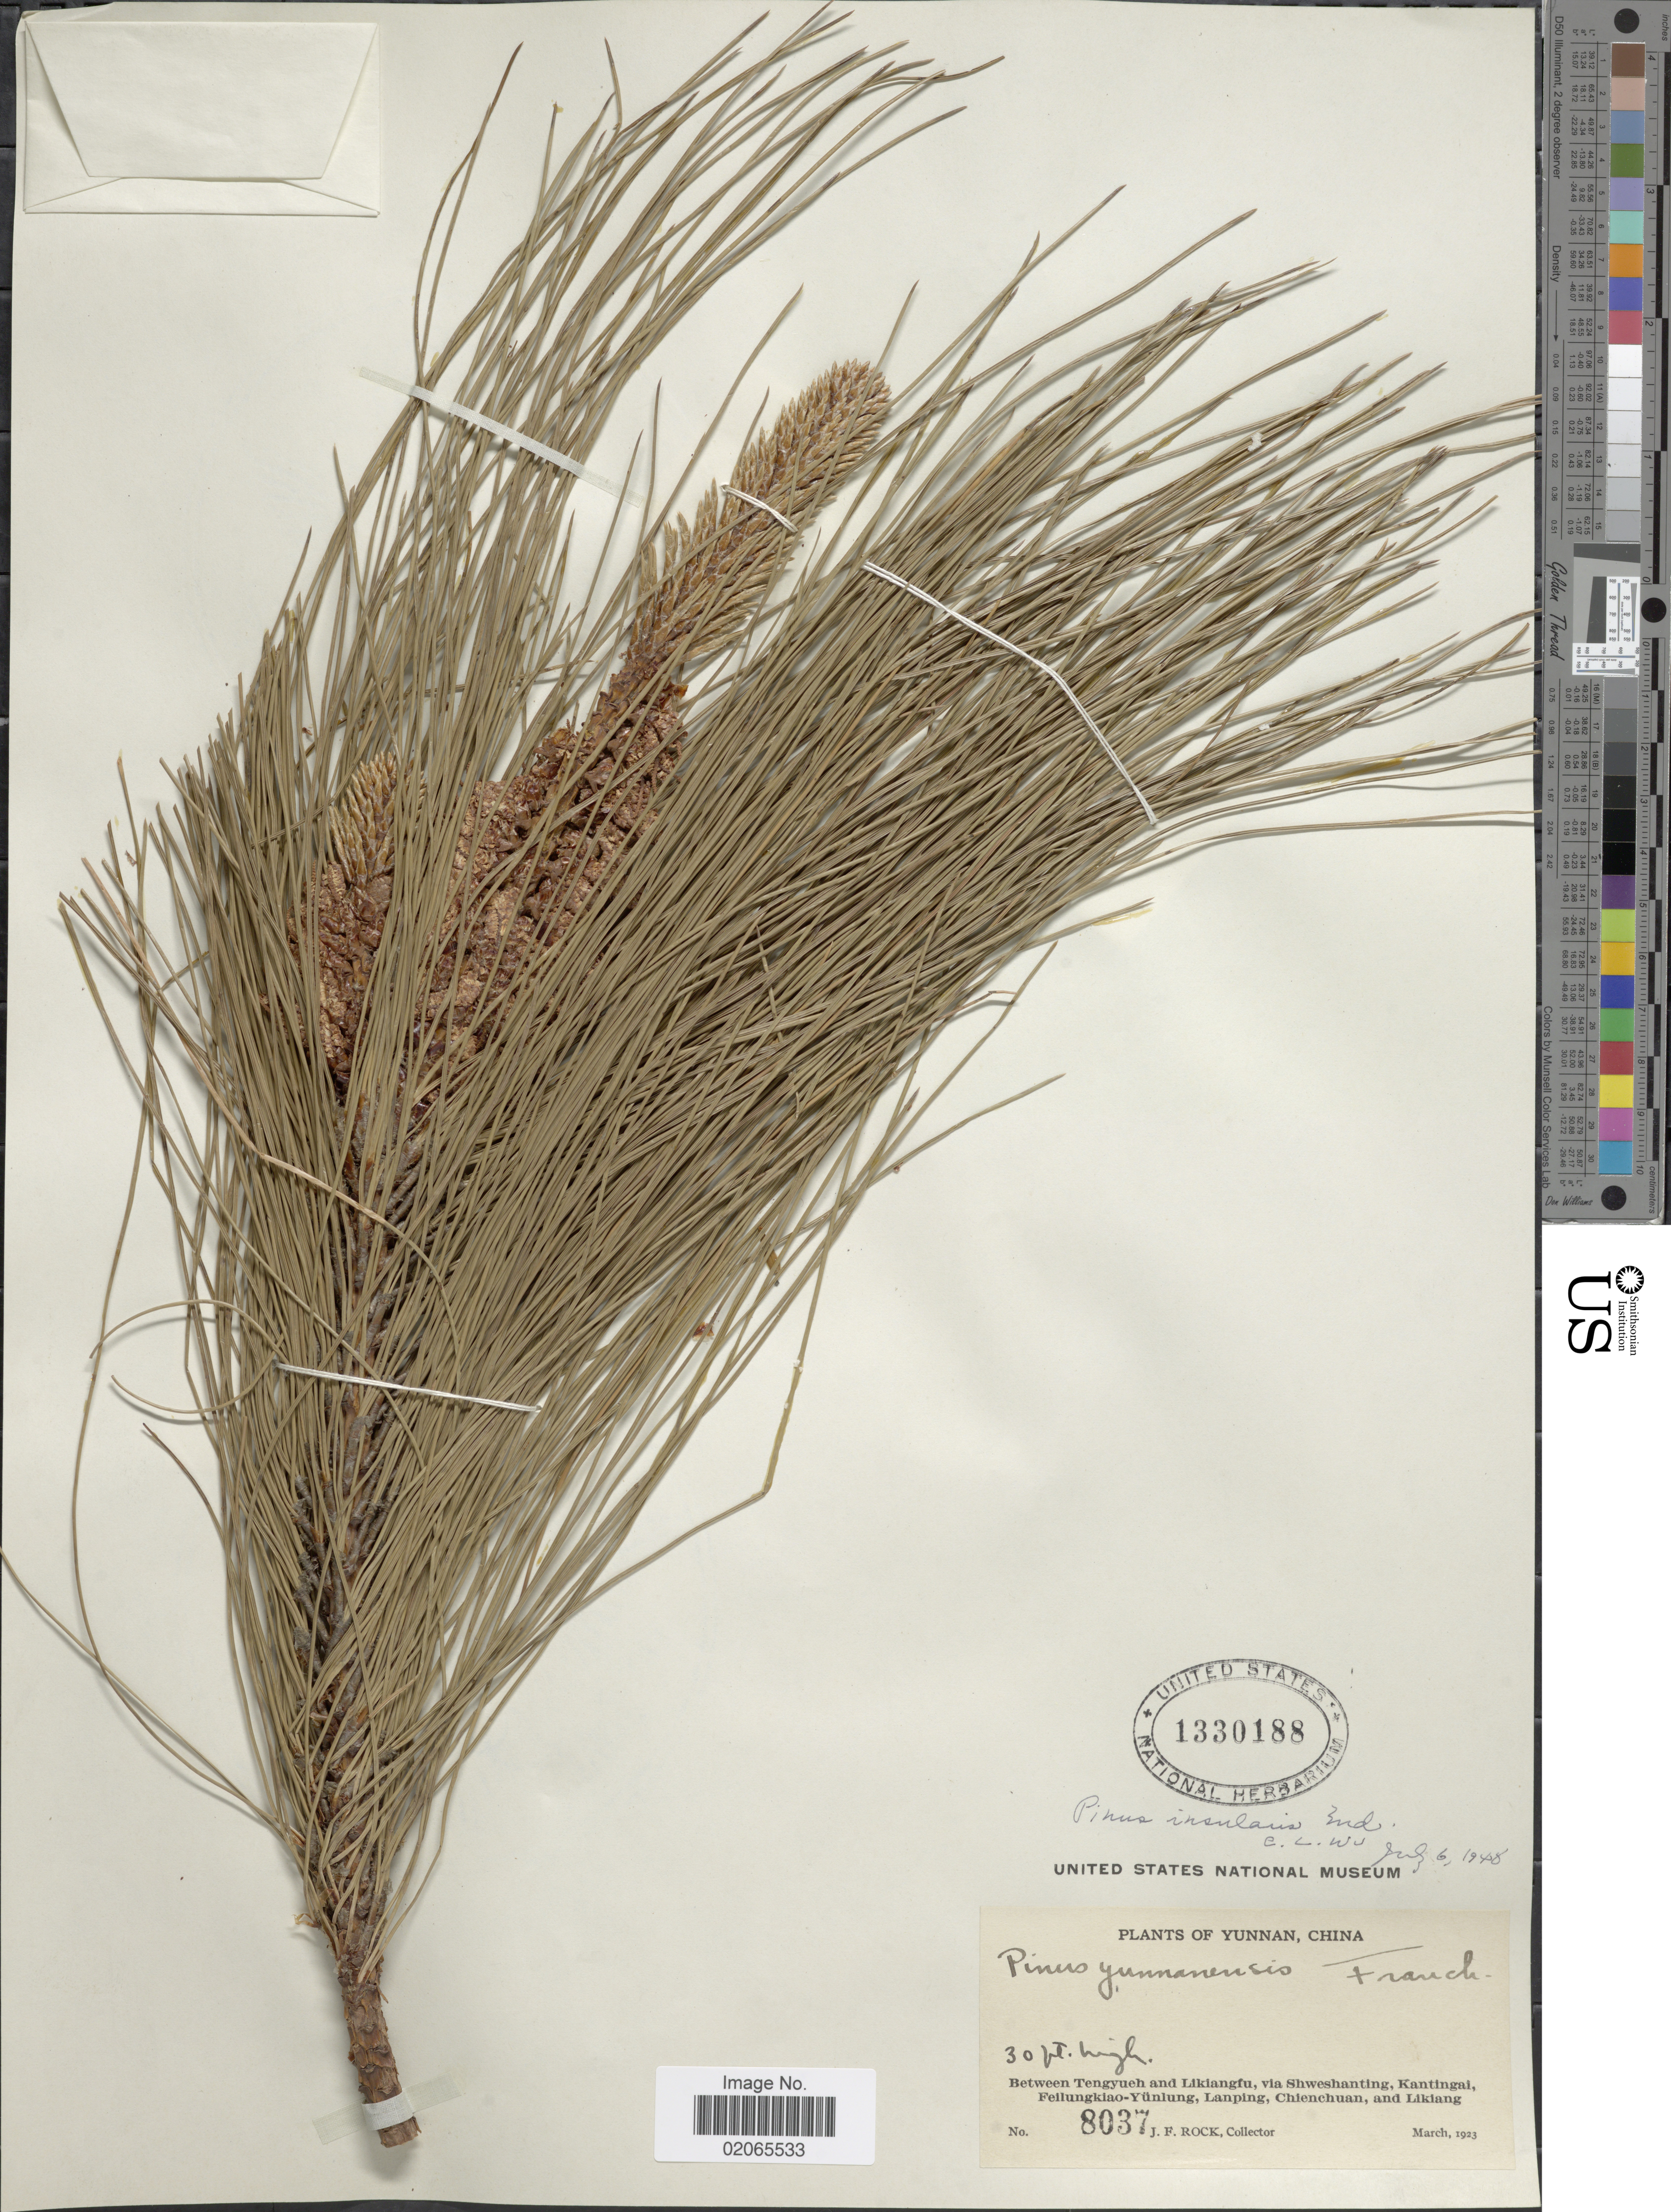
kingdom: Plantae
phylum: Tracheophyta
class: Pinopsida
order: Pinales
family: Pinaceae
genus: Pinus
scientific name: Pinus insularis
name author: Endl.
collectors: J. Rock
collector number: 8037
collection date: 1923-03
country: China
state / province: Yunnan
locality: Between Tengyueh and Likiangfu, via Shweshanting, katingai, Fellungkiao-Yunlung, lanping, Chienchuan, and Likiang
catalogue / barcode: US 1330188